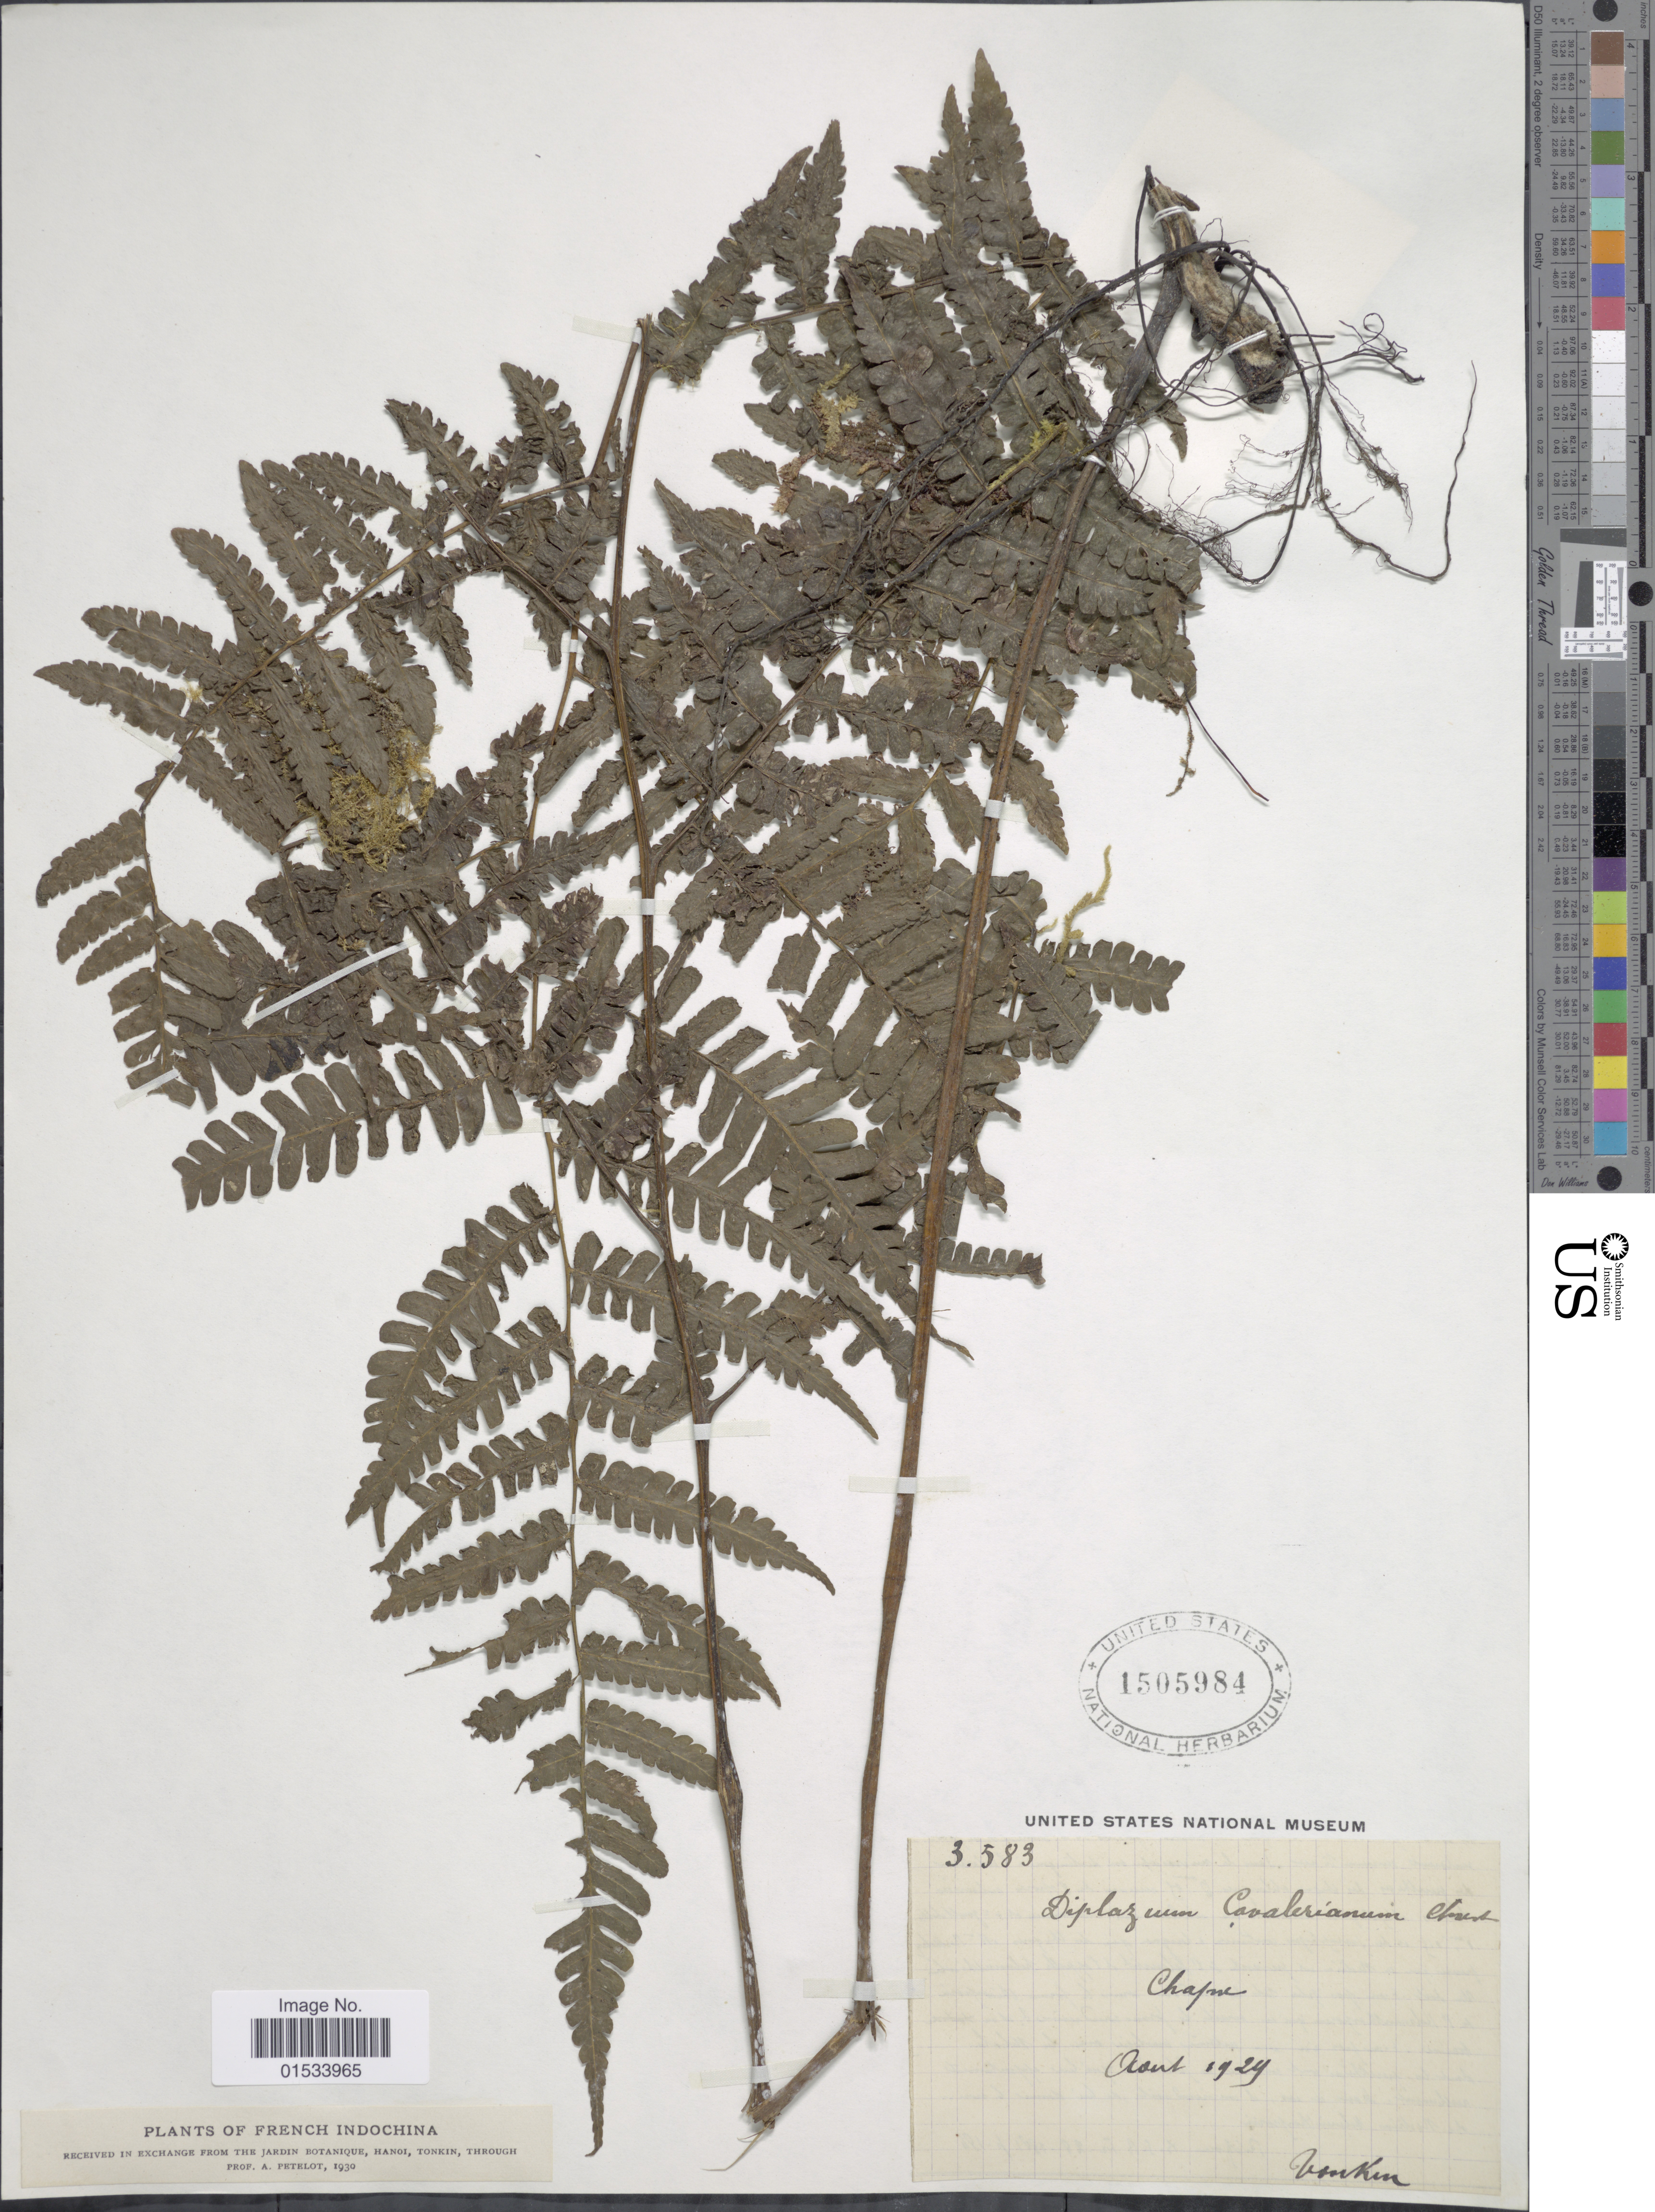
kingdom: Plantae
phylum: Tracheophyta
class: Polypodiopsida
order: Polypodiales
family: Athyriaceae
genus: Diplazium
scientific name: Diplazium mettenianum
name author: (Miq.) C. Chr.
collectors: A. Petelot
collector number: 3583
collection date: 1929-10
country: Vietnam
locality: Tonkin. French Indo-China, Chapa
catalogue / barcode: US 1505984